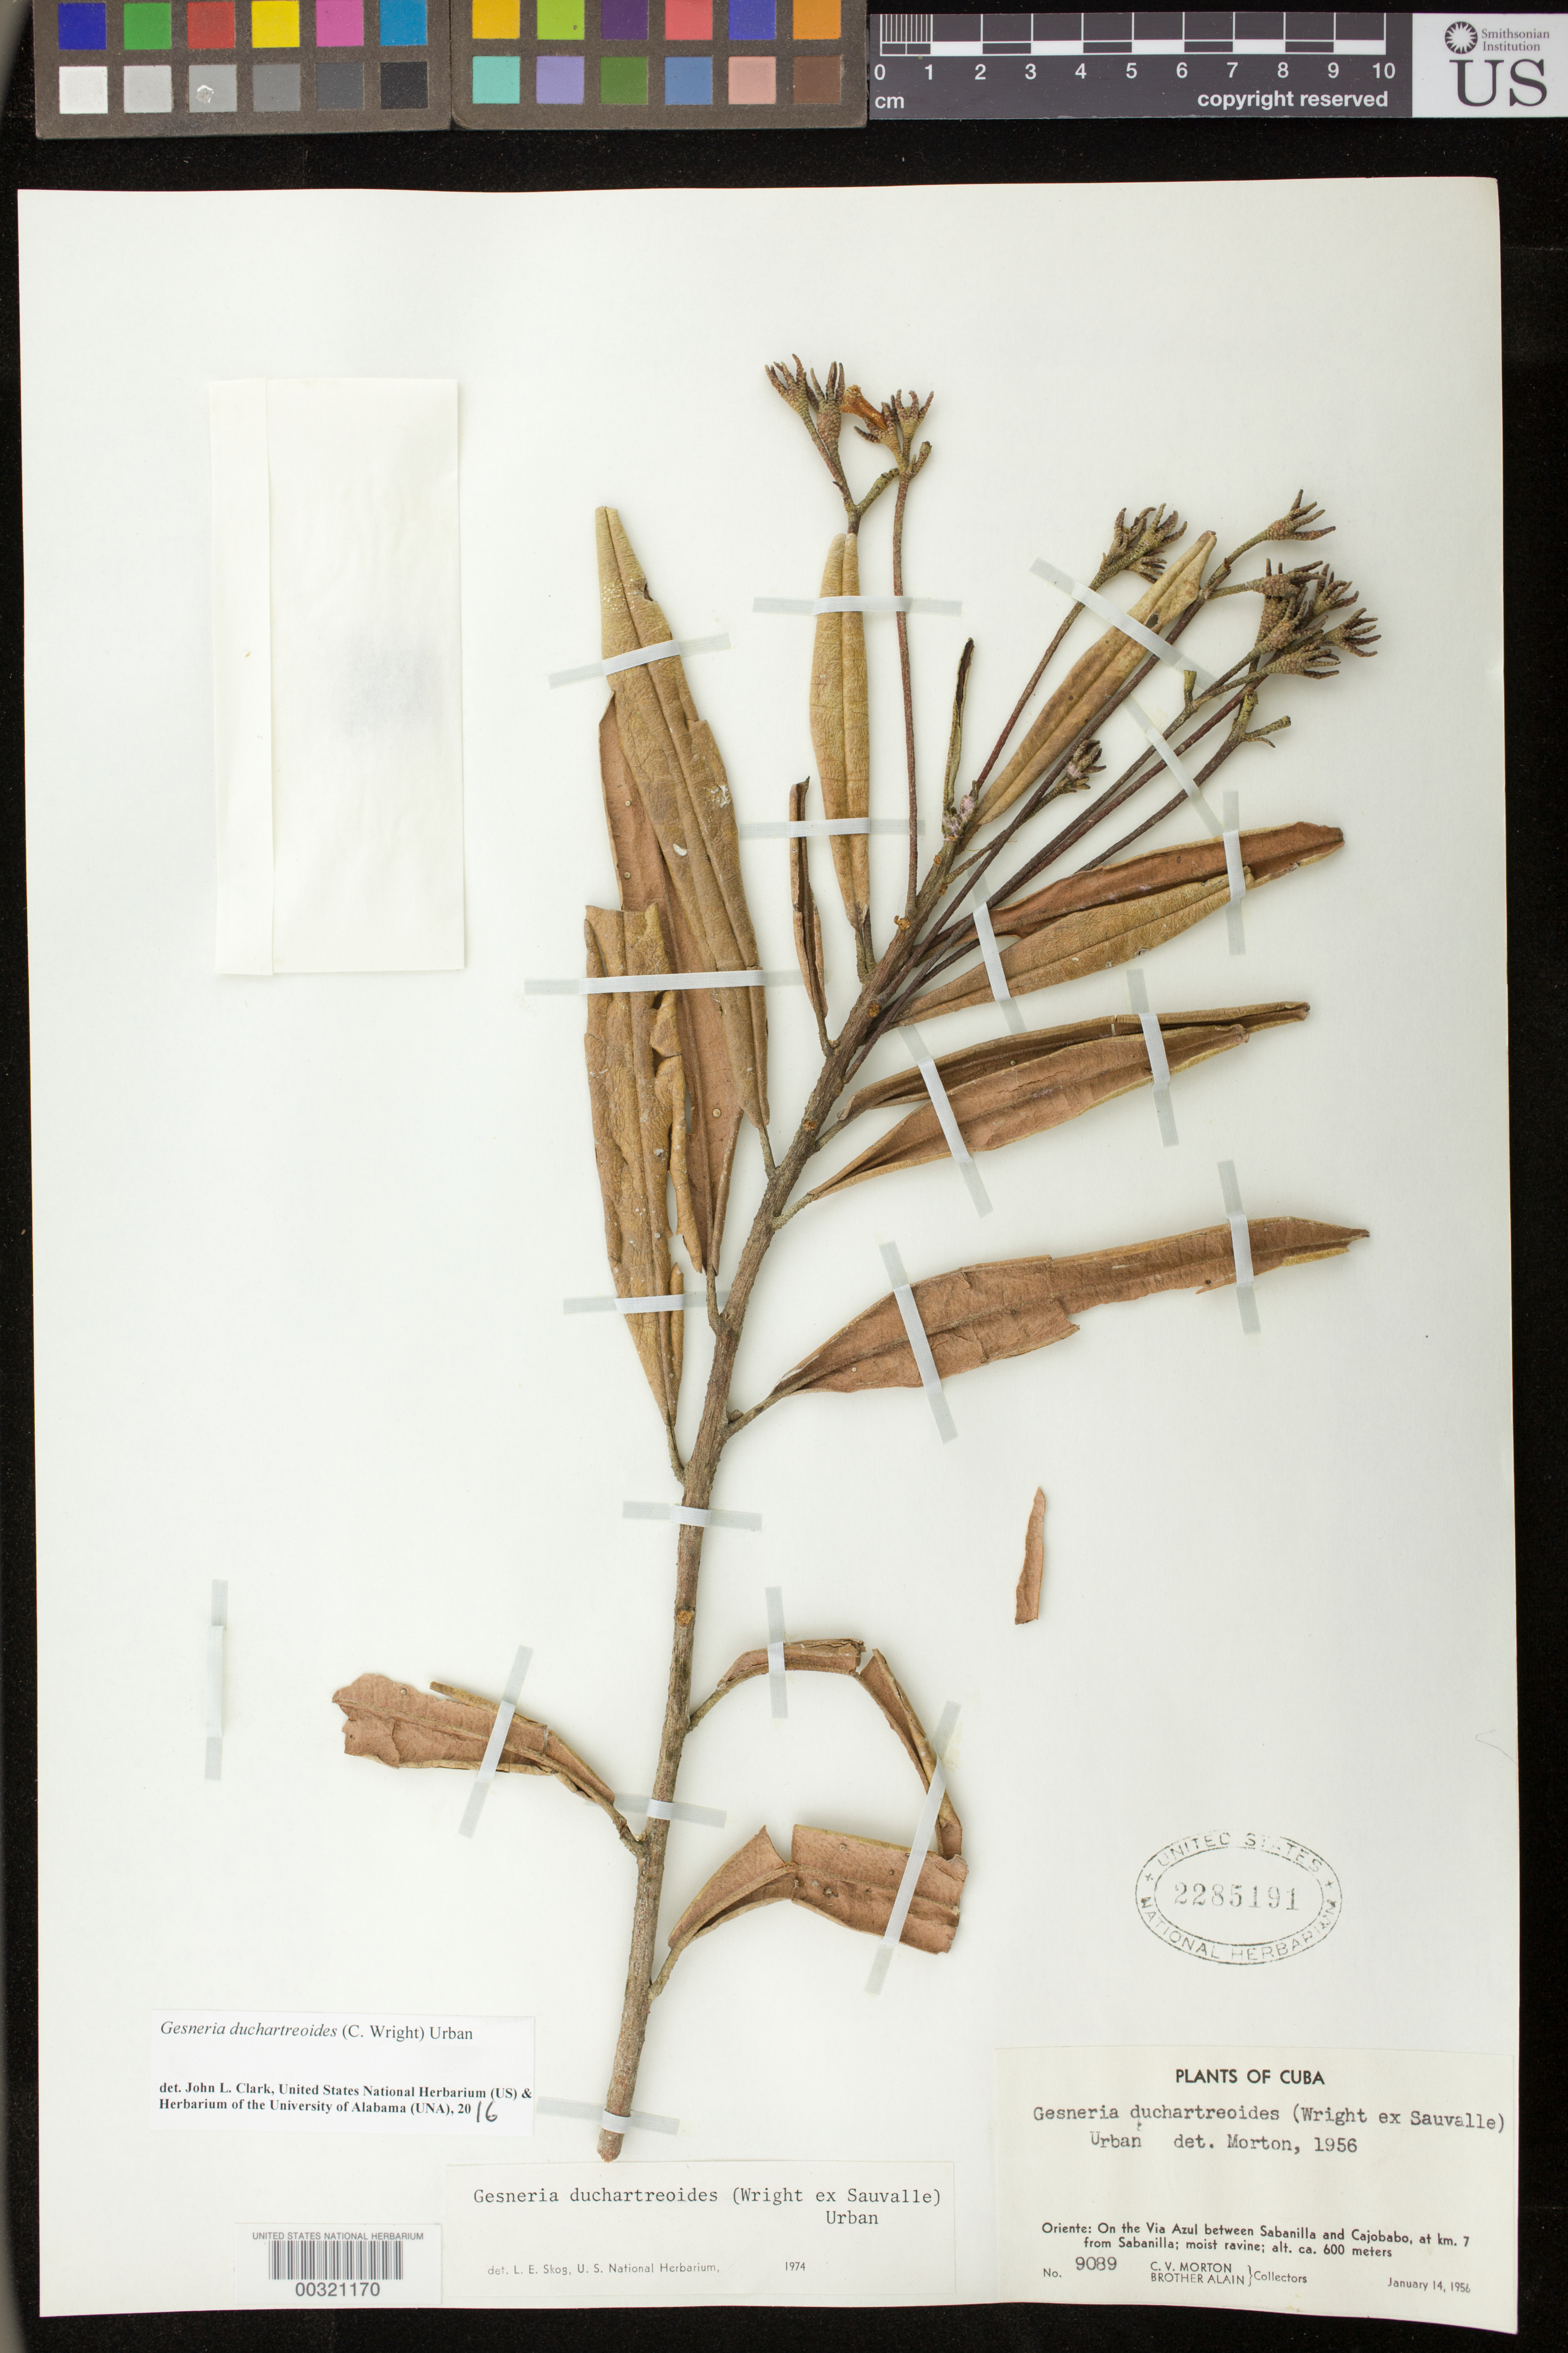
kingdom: Plantae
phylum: Tracheophyta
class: Magnoliopsida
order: Lamiales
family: Gesneriaceae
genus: Gesneria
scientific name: Gesneria duchartreoides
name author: (C. Wright) Urb.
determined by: Skog, Laurence E.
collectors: C. V. Morton & A. H. Liogier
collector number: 9089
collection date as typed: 14 Jan 1956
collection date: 1956-01-14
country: Cuba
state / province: Oriente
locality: On the via Azul between Sabanilla and Cajobabo, at km 7 from Sabanilla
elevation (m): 600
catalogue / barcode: US 2285191